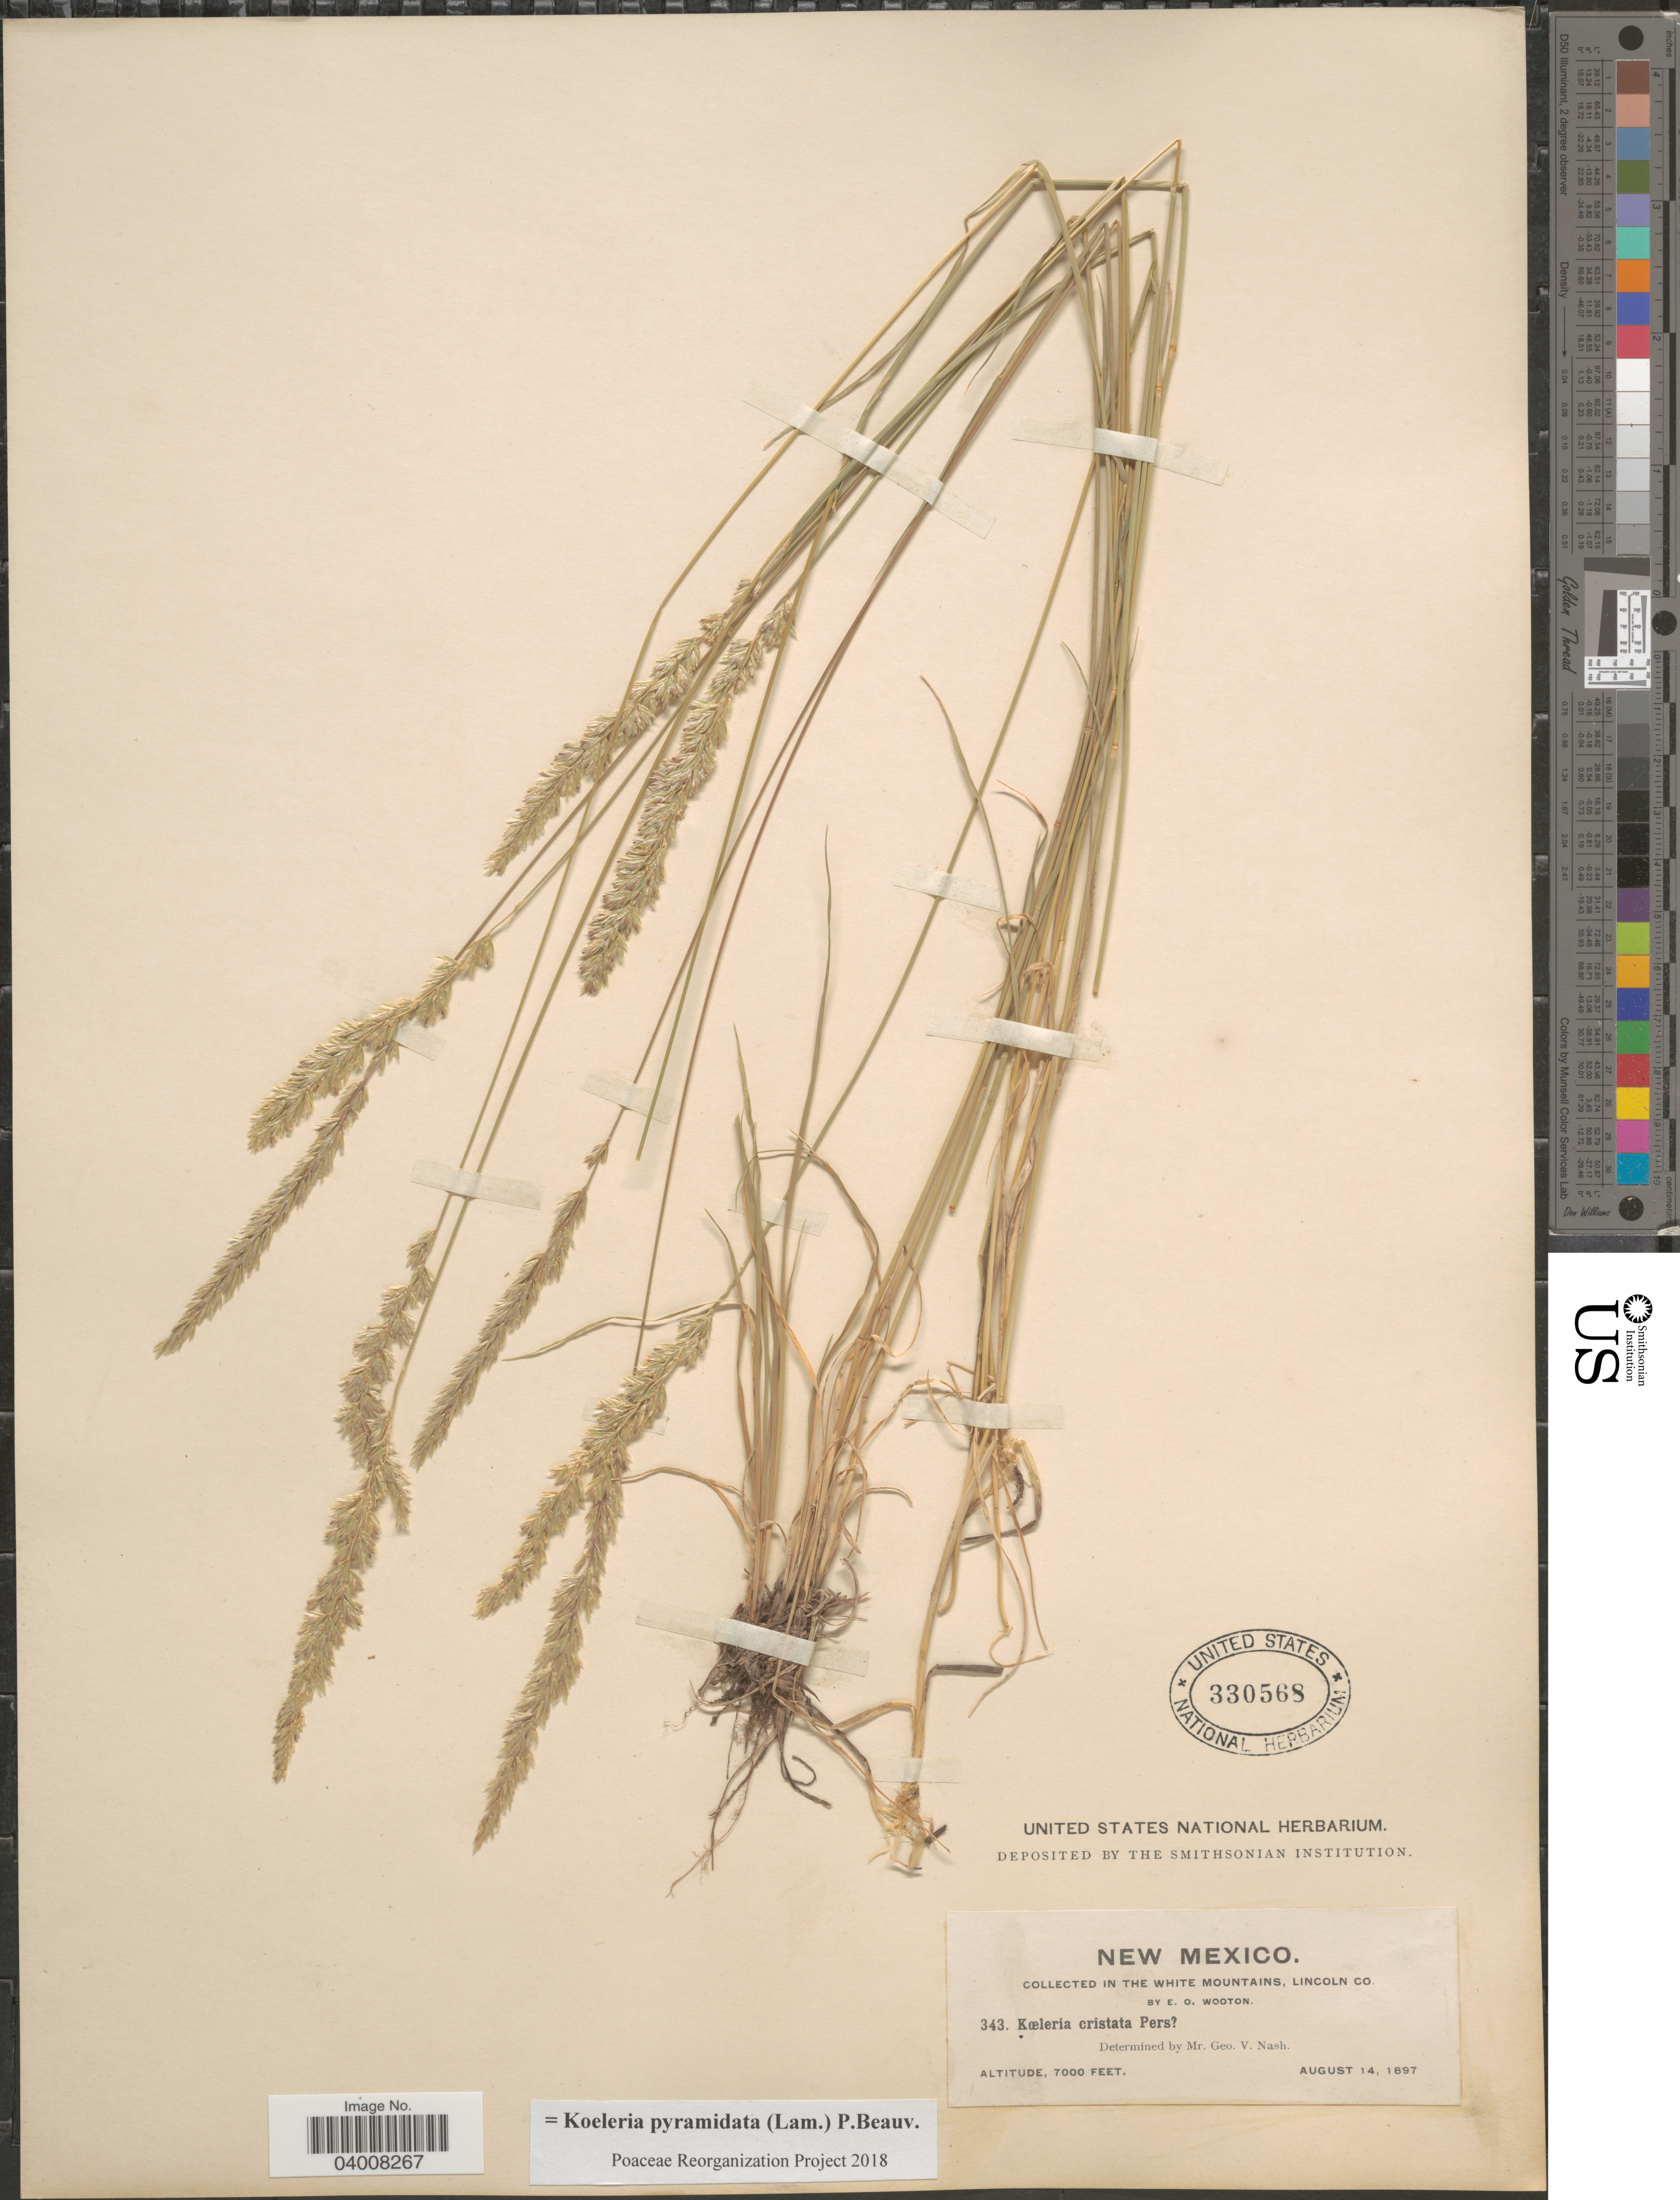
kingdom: Plantae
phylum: Tracheophyta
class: Liliopsida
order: Poales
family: Poaceae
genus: Koeleria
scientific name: Koeleria pyramidata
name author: (Lam.) P. Beauv.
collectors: E. O. Wooton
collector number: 343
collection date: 1897-08-14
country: United States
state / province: New Mexico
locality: In the White Mountains, Lincoln Co.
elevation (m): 2134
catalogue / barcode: US 330568